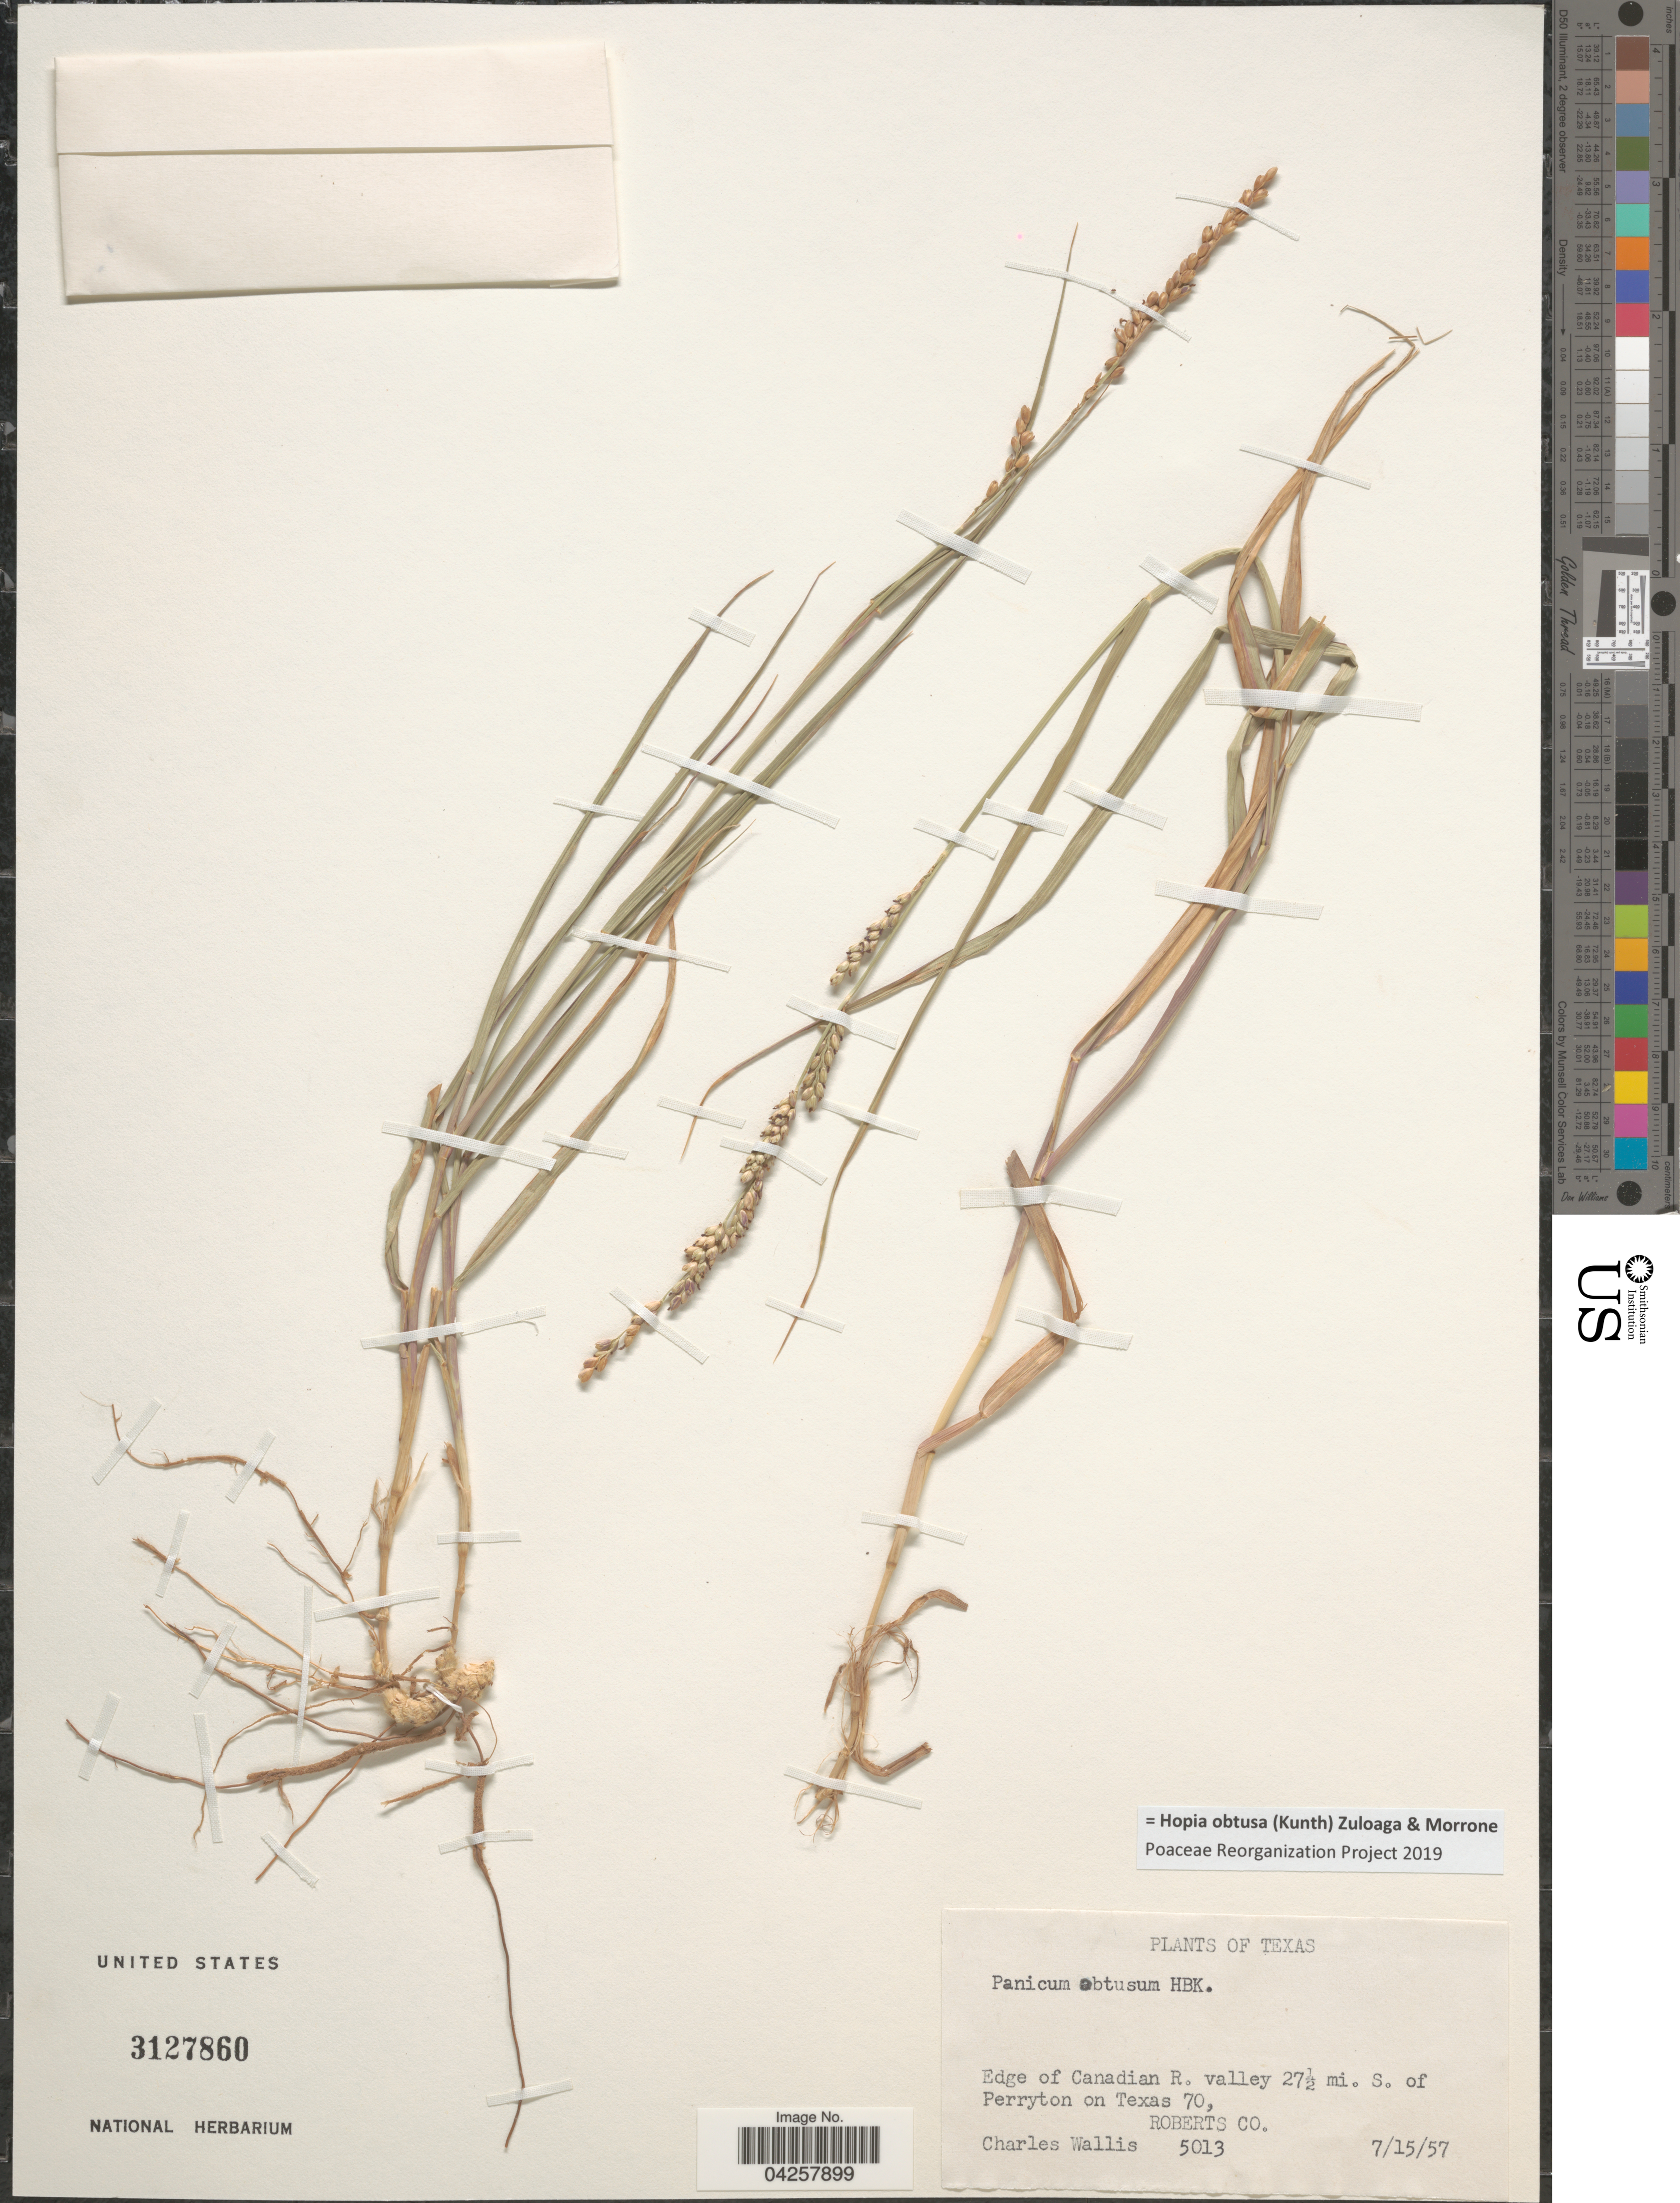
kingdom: Plantae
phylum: Tracheophyta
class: Liliopsida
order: Poales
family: Poaceae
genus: Hopia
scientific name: Hopia obtusa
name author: (Kunth) Zuloaga & Morrone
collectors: C. Wallis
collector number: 5013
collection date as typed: Transcribed d/m/y: 15/7/57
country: United States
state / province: Texas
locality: Edge of Canadian R. valley 27½ mi. S. of Perryton on Texas 70, Roberts Co.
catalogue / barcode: US 3127860